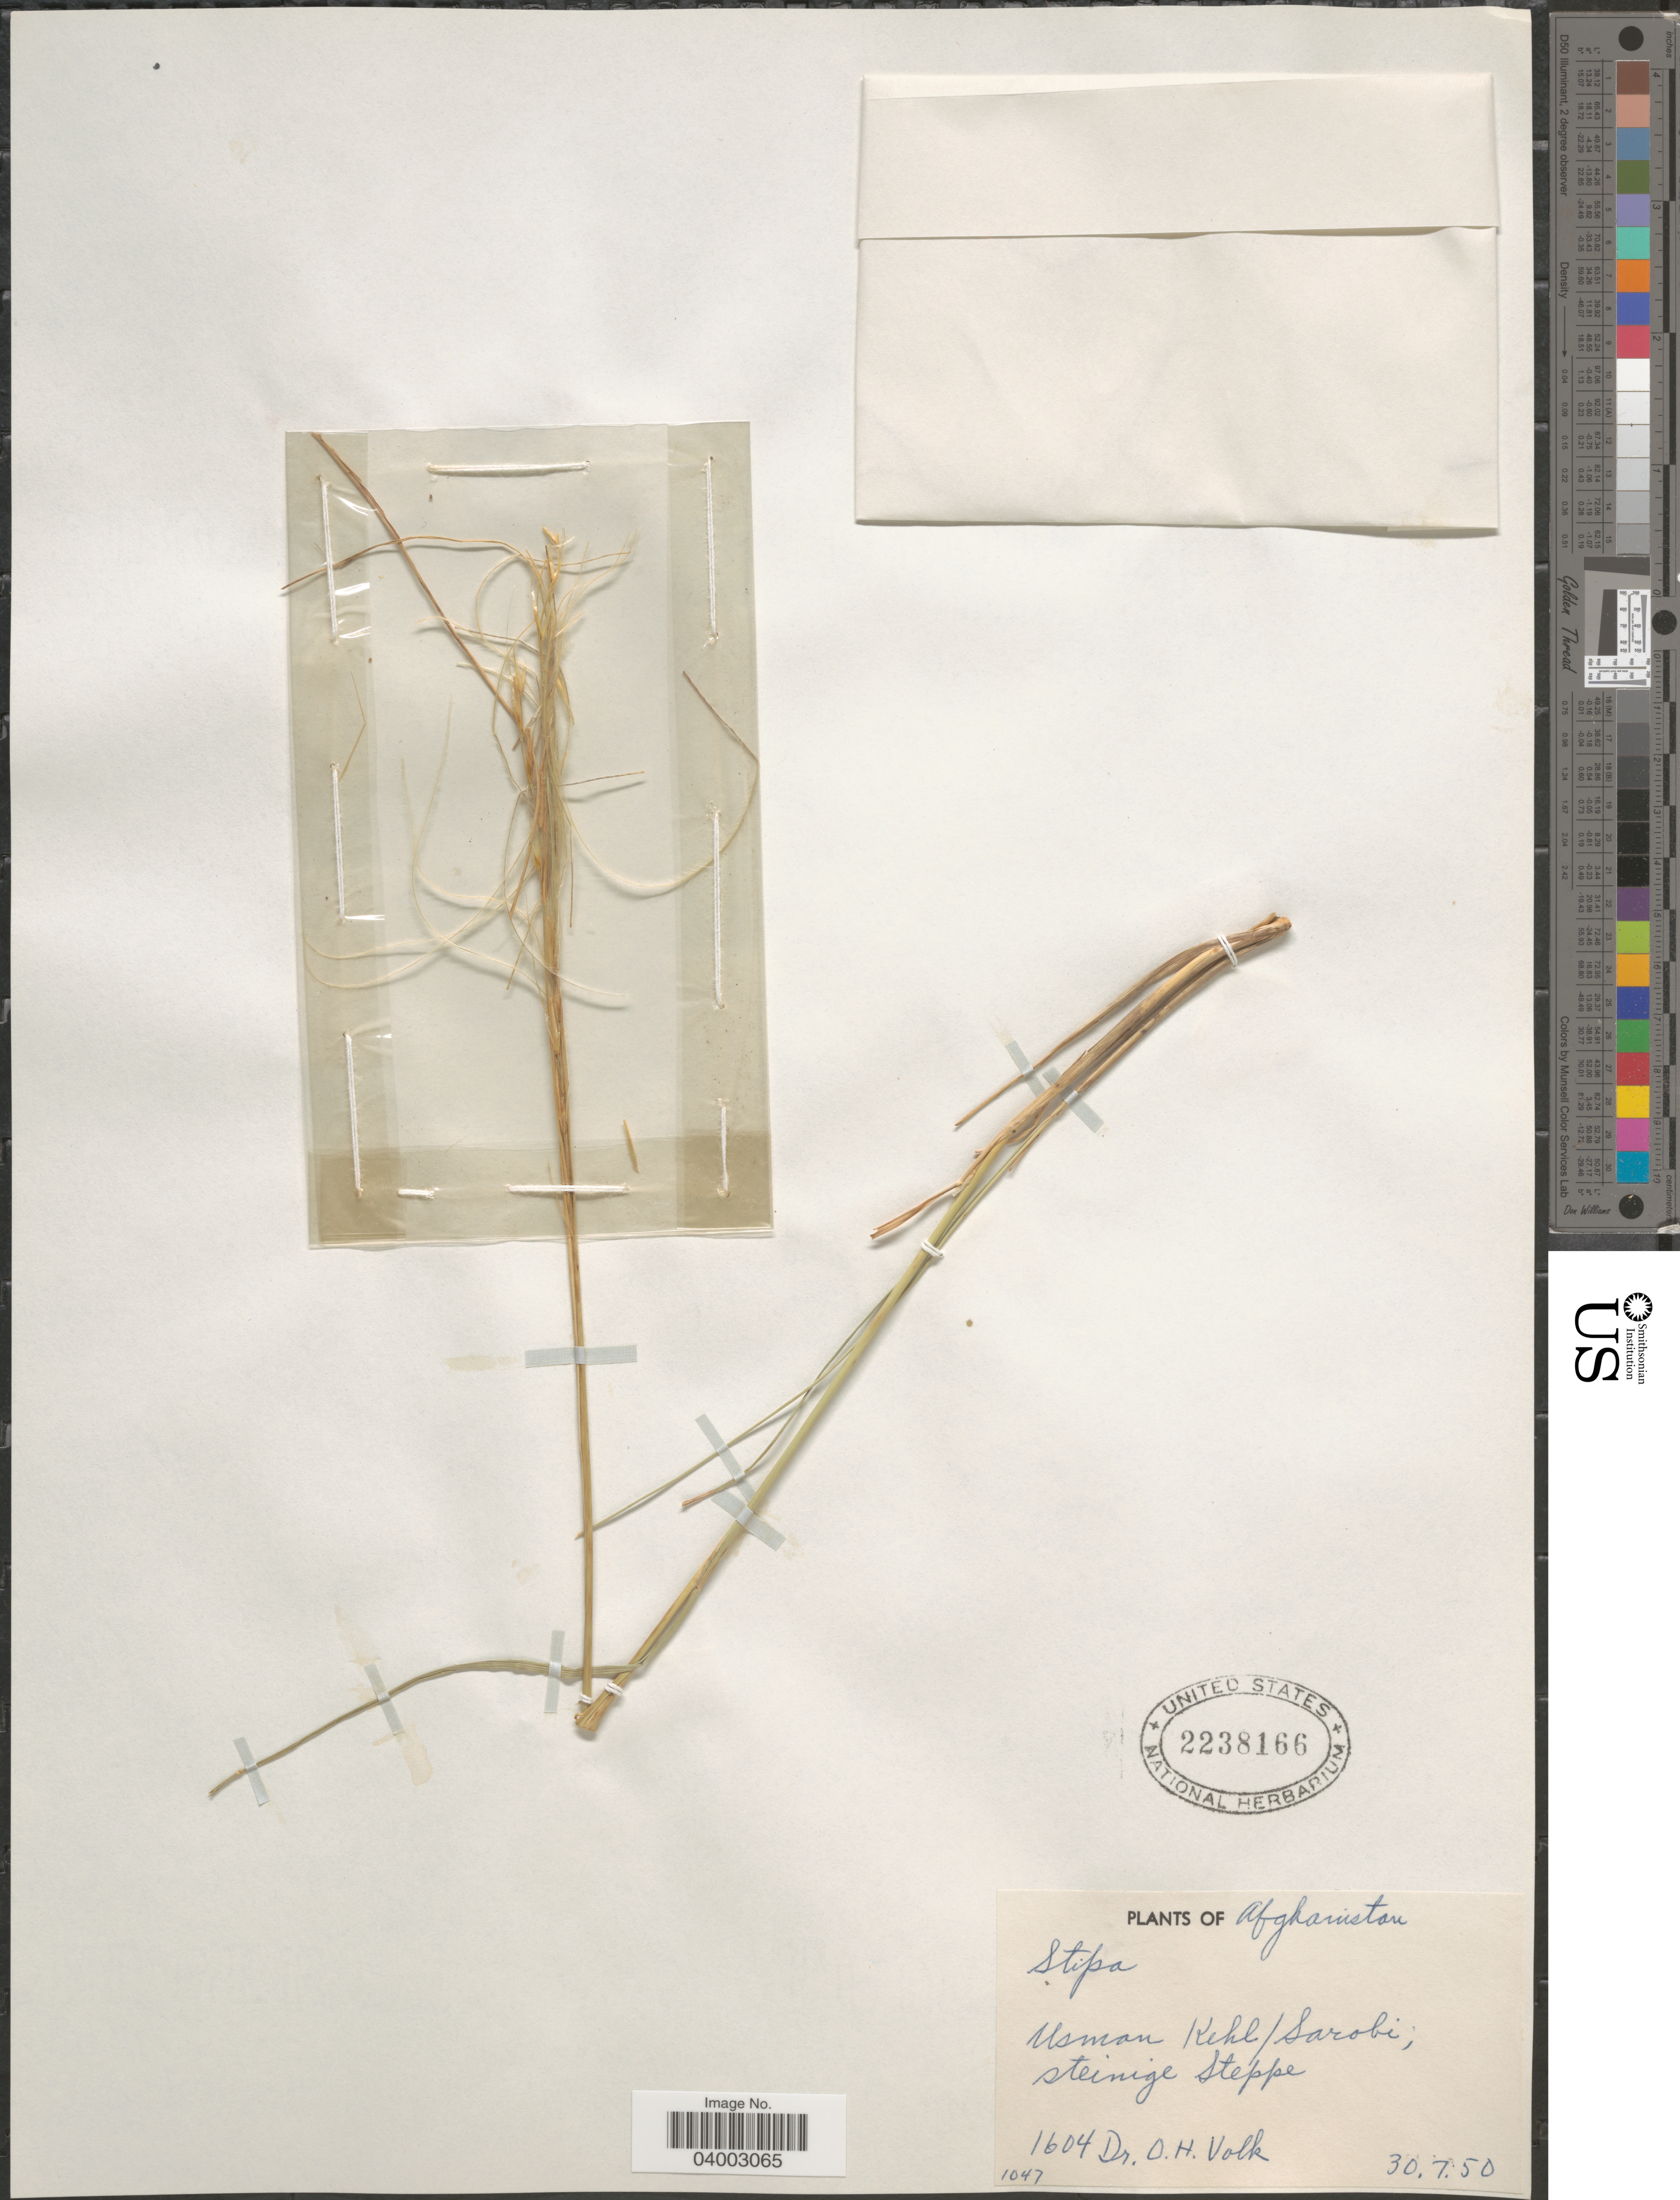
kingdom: Plantae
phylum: Tracheophyta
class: Liliopsida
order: Poales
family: Poaceae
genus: Stipa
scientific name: Stipa sp.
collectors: O. Volk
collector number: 1604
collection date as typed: Transcribed d/m/y: 30/7/50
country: Afghanistan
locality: Usman Kehl/ Sarobi; steinige steppe.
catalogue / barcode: US 2238166